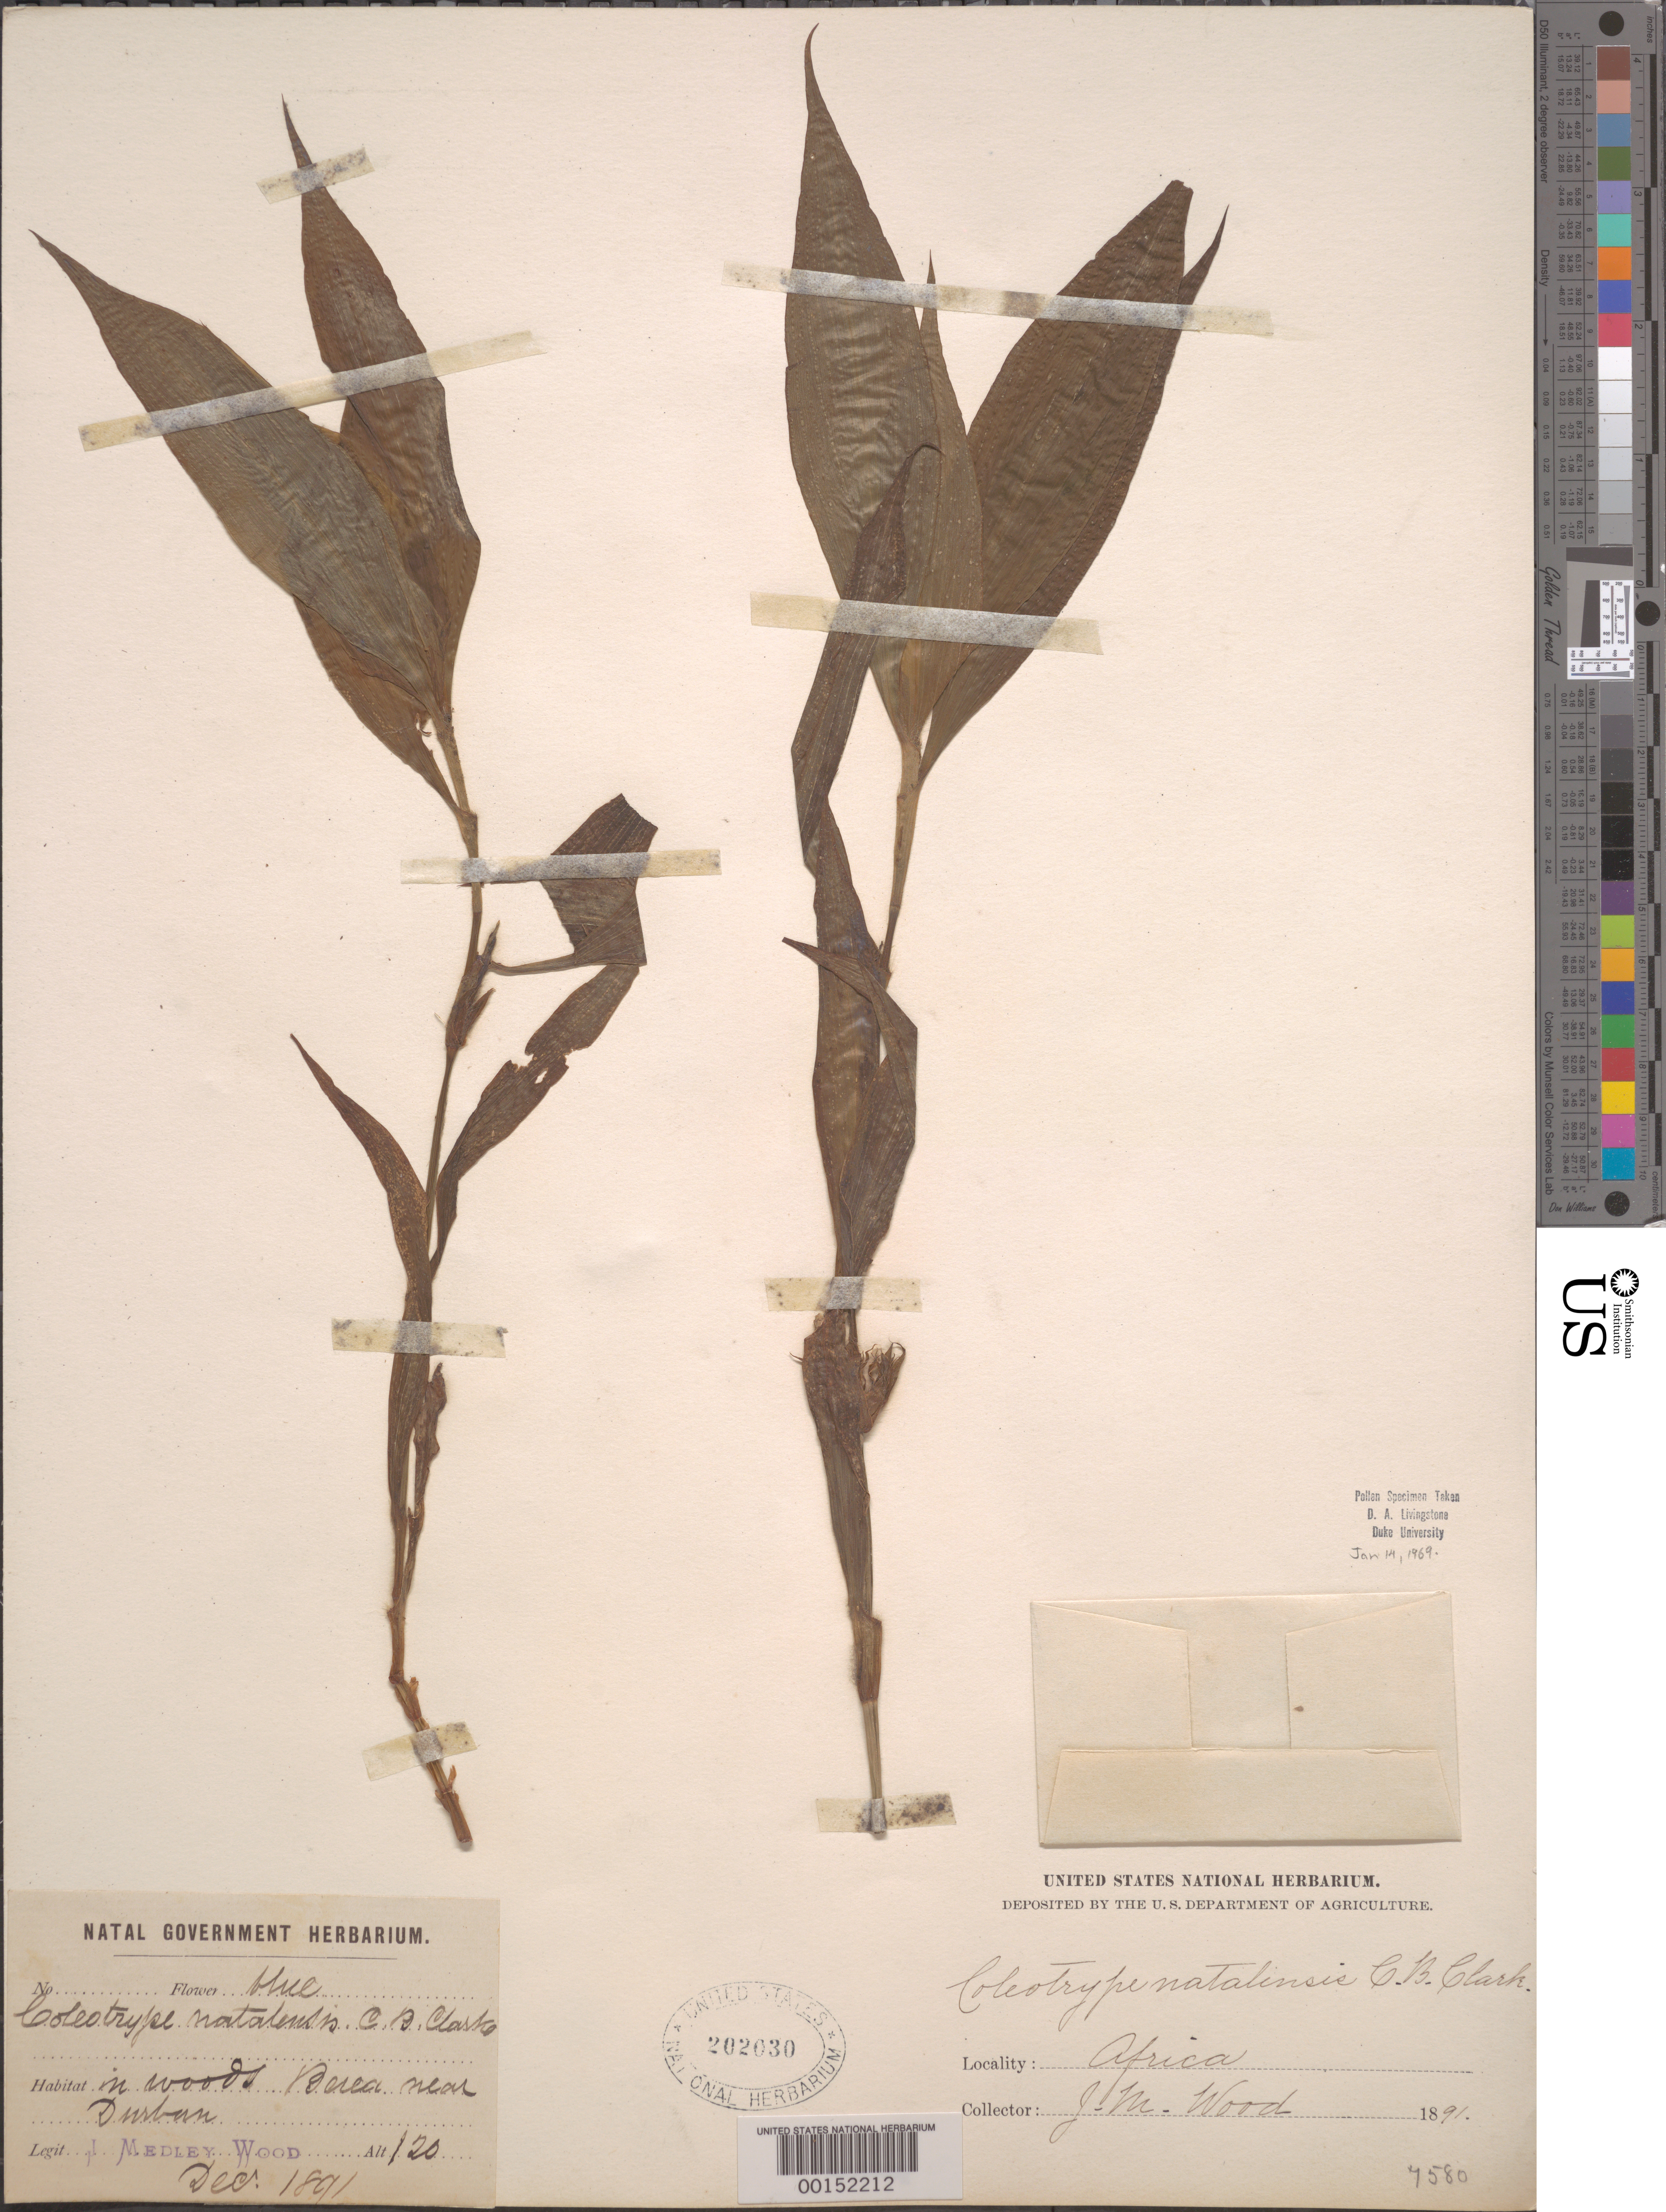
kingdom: Plantae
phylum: Tracheophyta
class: Liliopsida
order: Commelinales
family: Commelinaceae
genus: Coleotrype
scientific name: Coleotrype natalensis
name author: C.B. Clarke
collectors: J. M. Wood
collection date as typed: Dec 1891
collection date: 1891-12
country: South Africa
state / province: KwaZulu-Natal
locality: Berea durban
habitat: Woods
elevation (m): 37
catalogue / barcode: US 202030